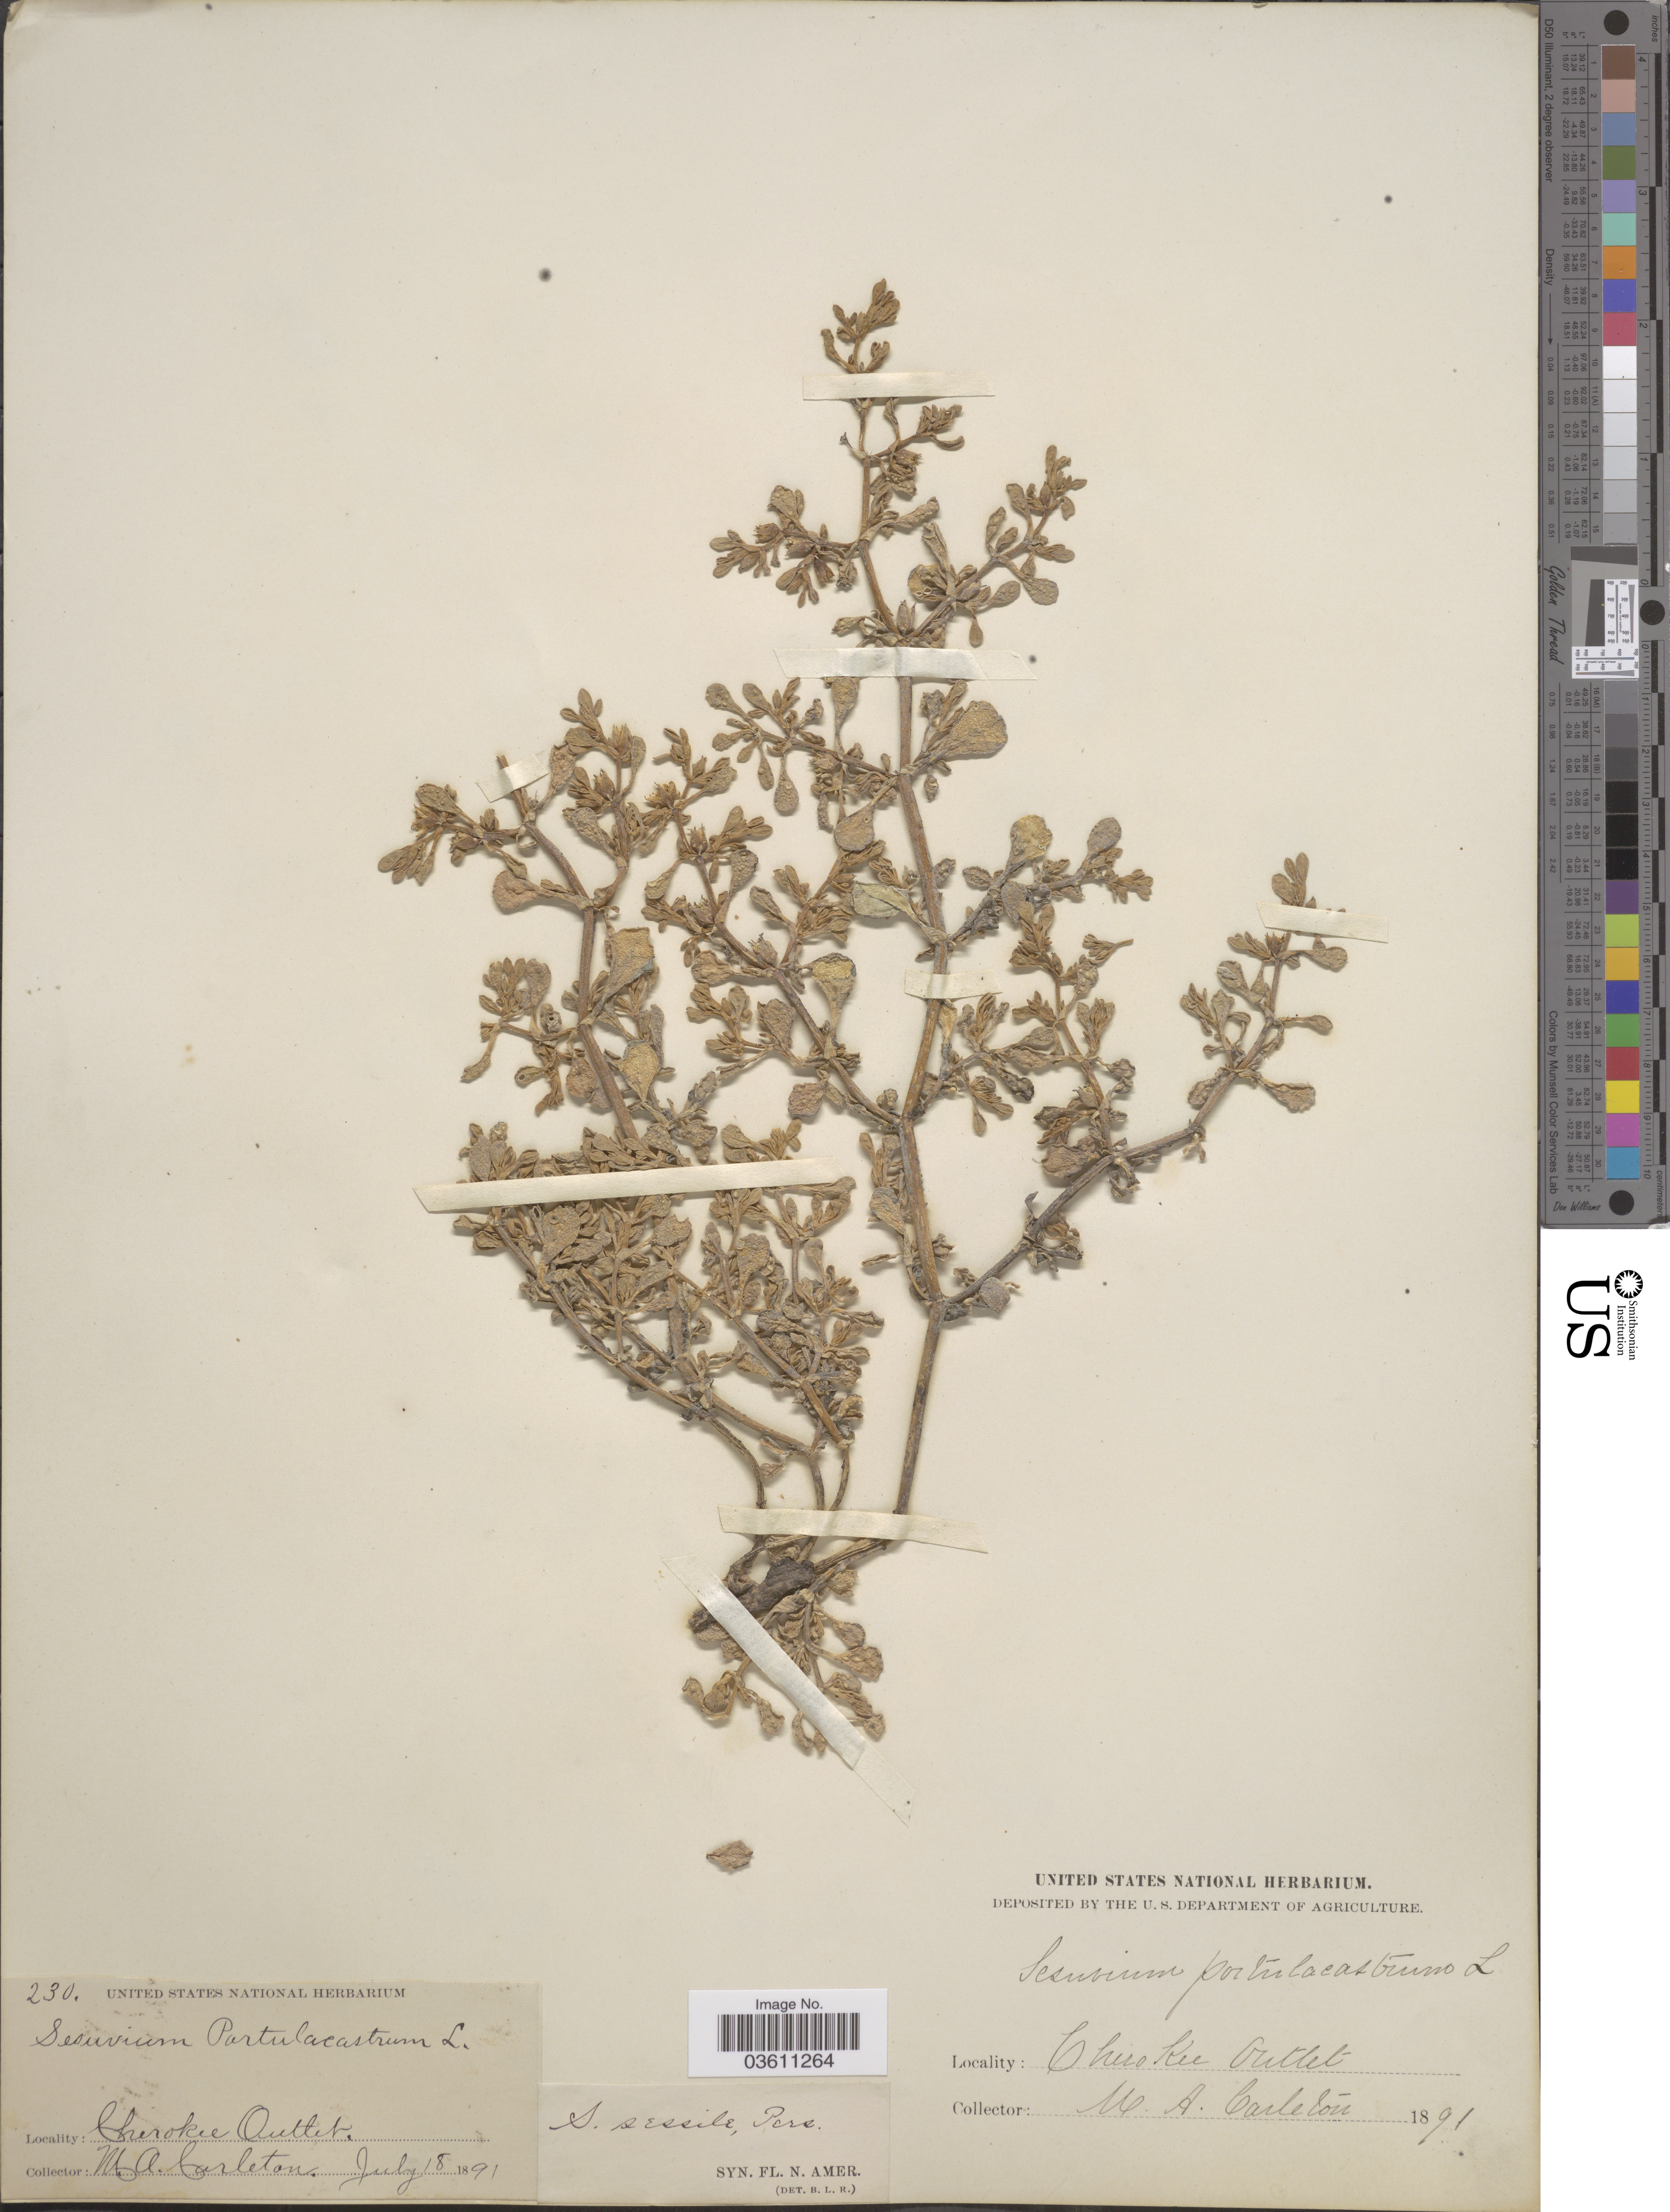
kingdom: Plantae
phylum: Tracheophyta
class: Magnoliopsida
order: Caryophyllales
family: Aizoaceae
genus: Sesuvium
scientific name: Sesuvium revolutifolium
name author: Ortega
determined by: Strong, Mark T., (BOT), Smithsonian Institution - National Museum of Natural History (UNITED STATES)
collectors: M. A. Carleton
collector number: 230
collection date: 1891-07-18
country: United States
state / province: Oklahoma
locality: Cherokee Outlet.